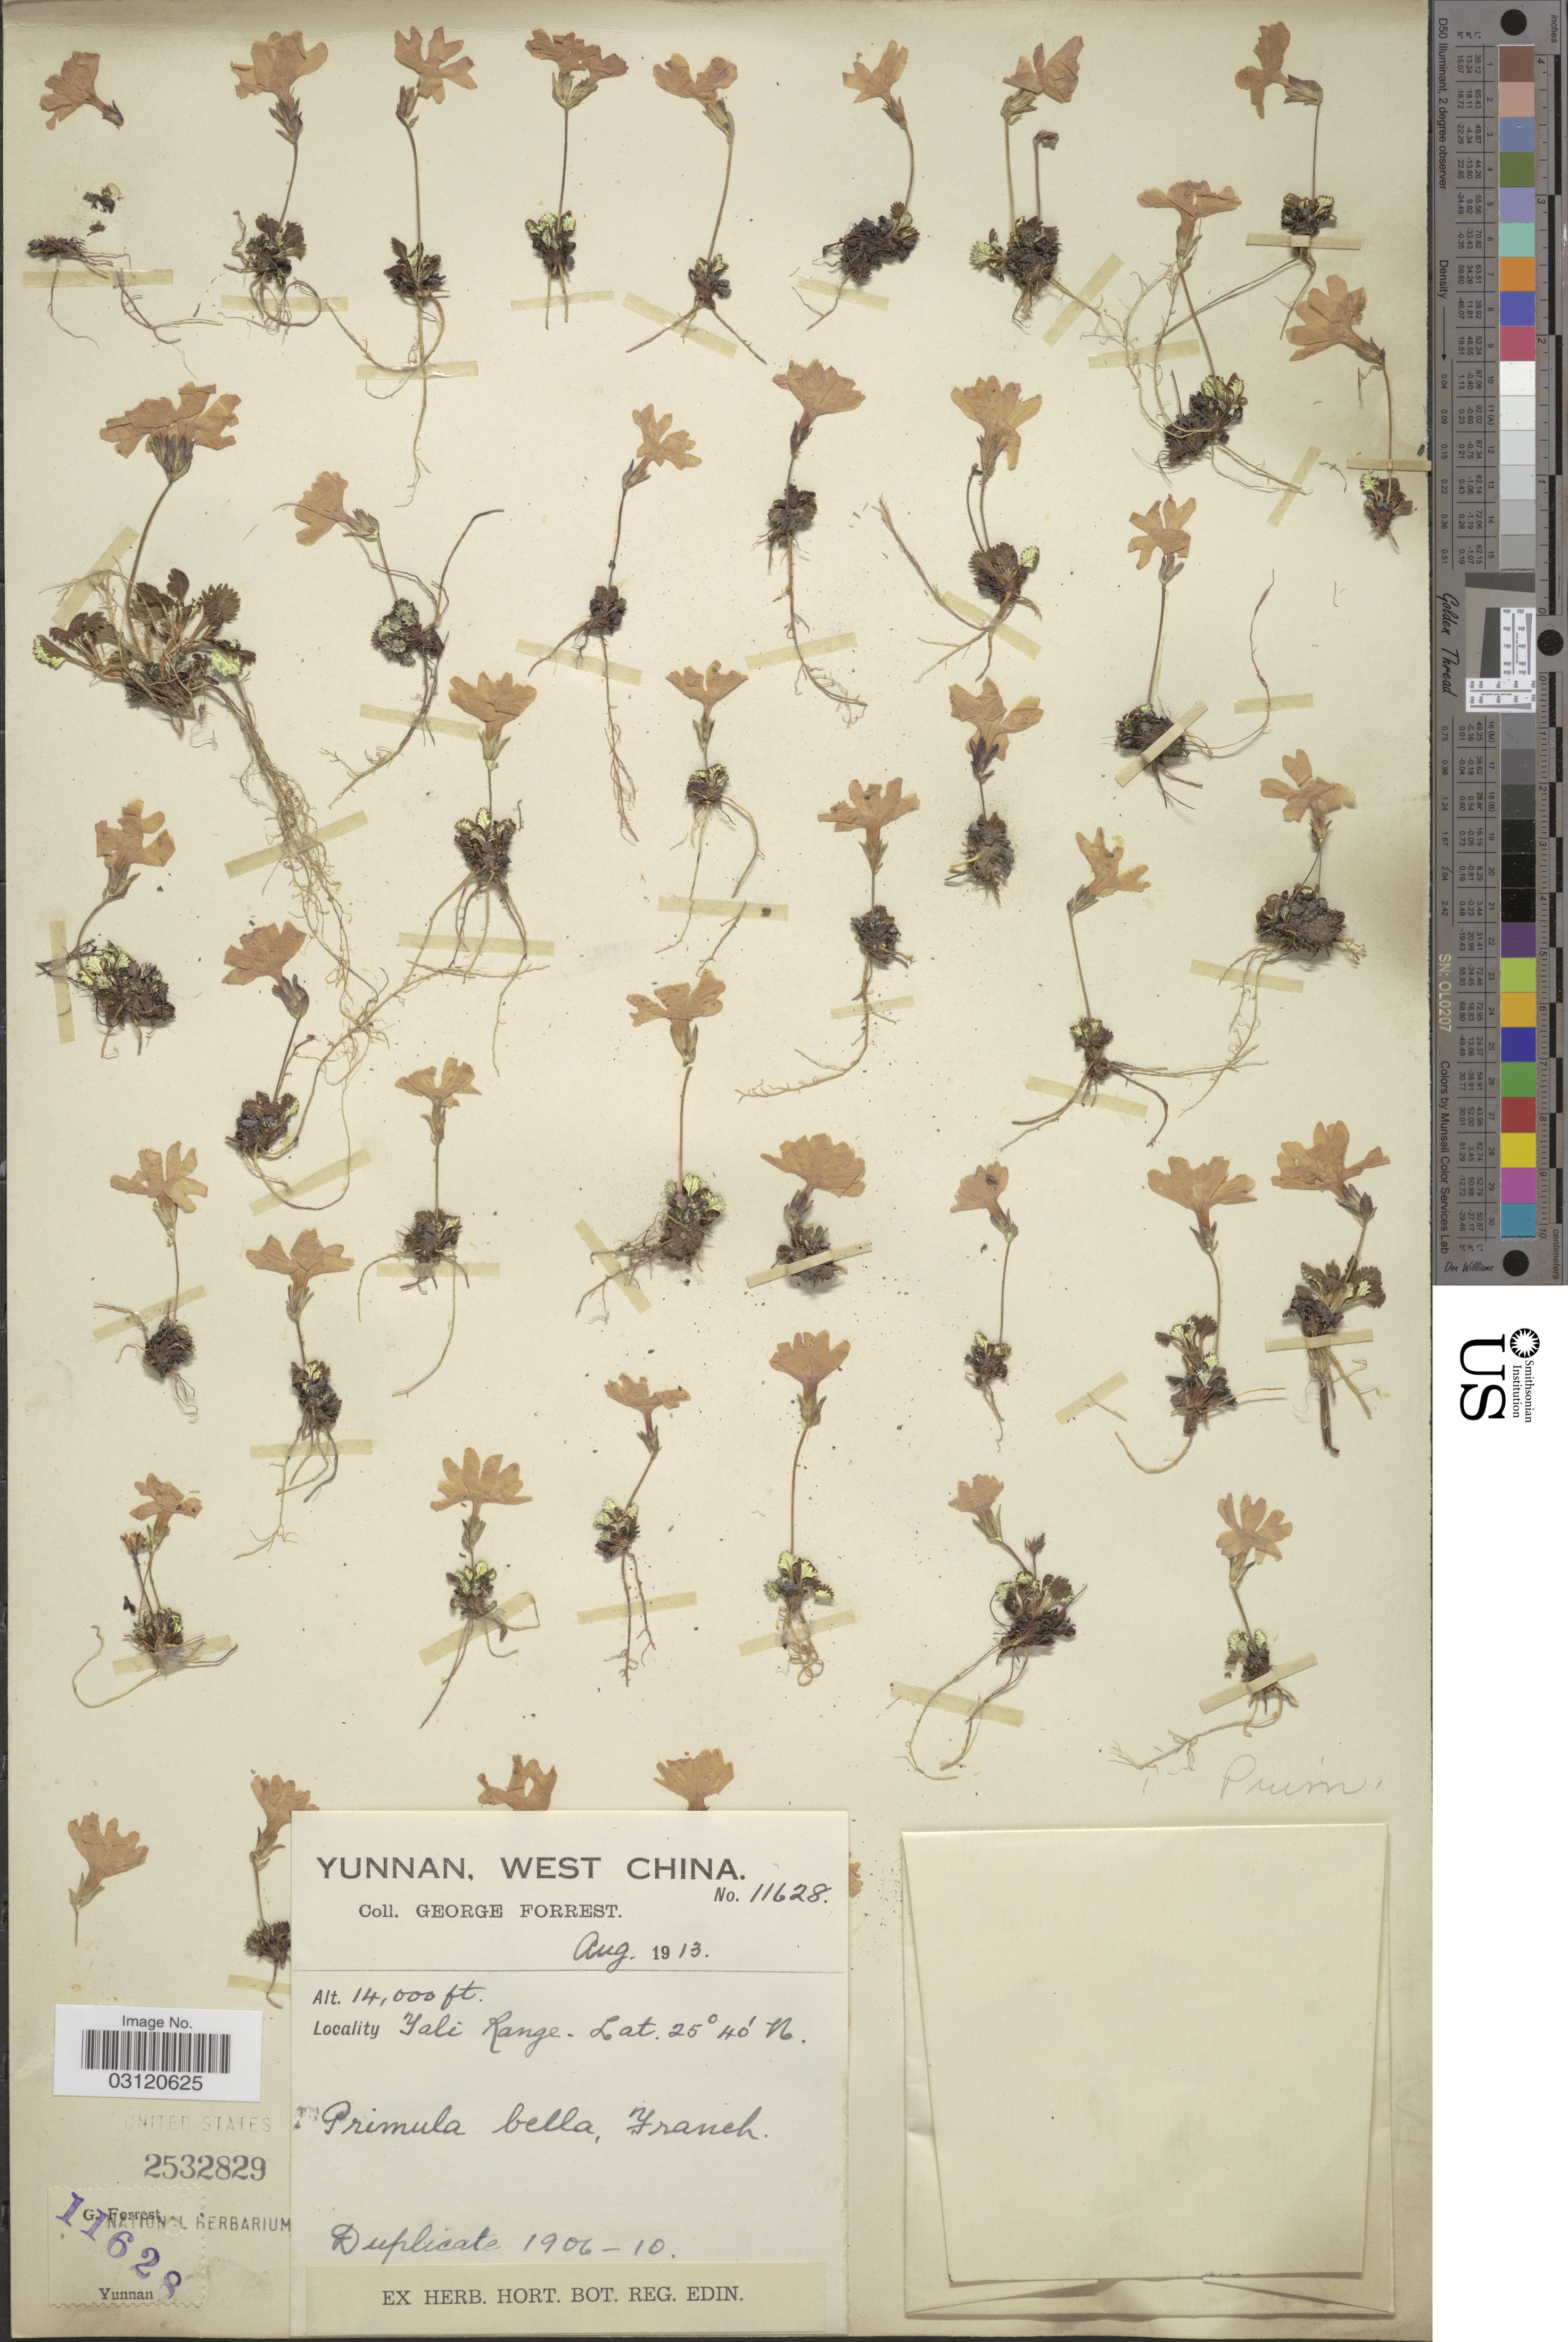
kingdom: Plantae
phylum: Tracheophyta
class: Magnoliopsida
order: Ericales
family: Primulaceae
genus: Primula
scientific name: Primula bella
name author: Franch.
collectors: G. Forrest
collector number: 11628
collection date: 1913-08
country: China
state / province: Yunnan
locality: West China, Yali Range.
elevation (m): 4267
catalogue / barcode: US 2532829